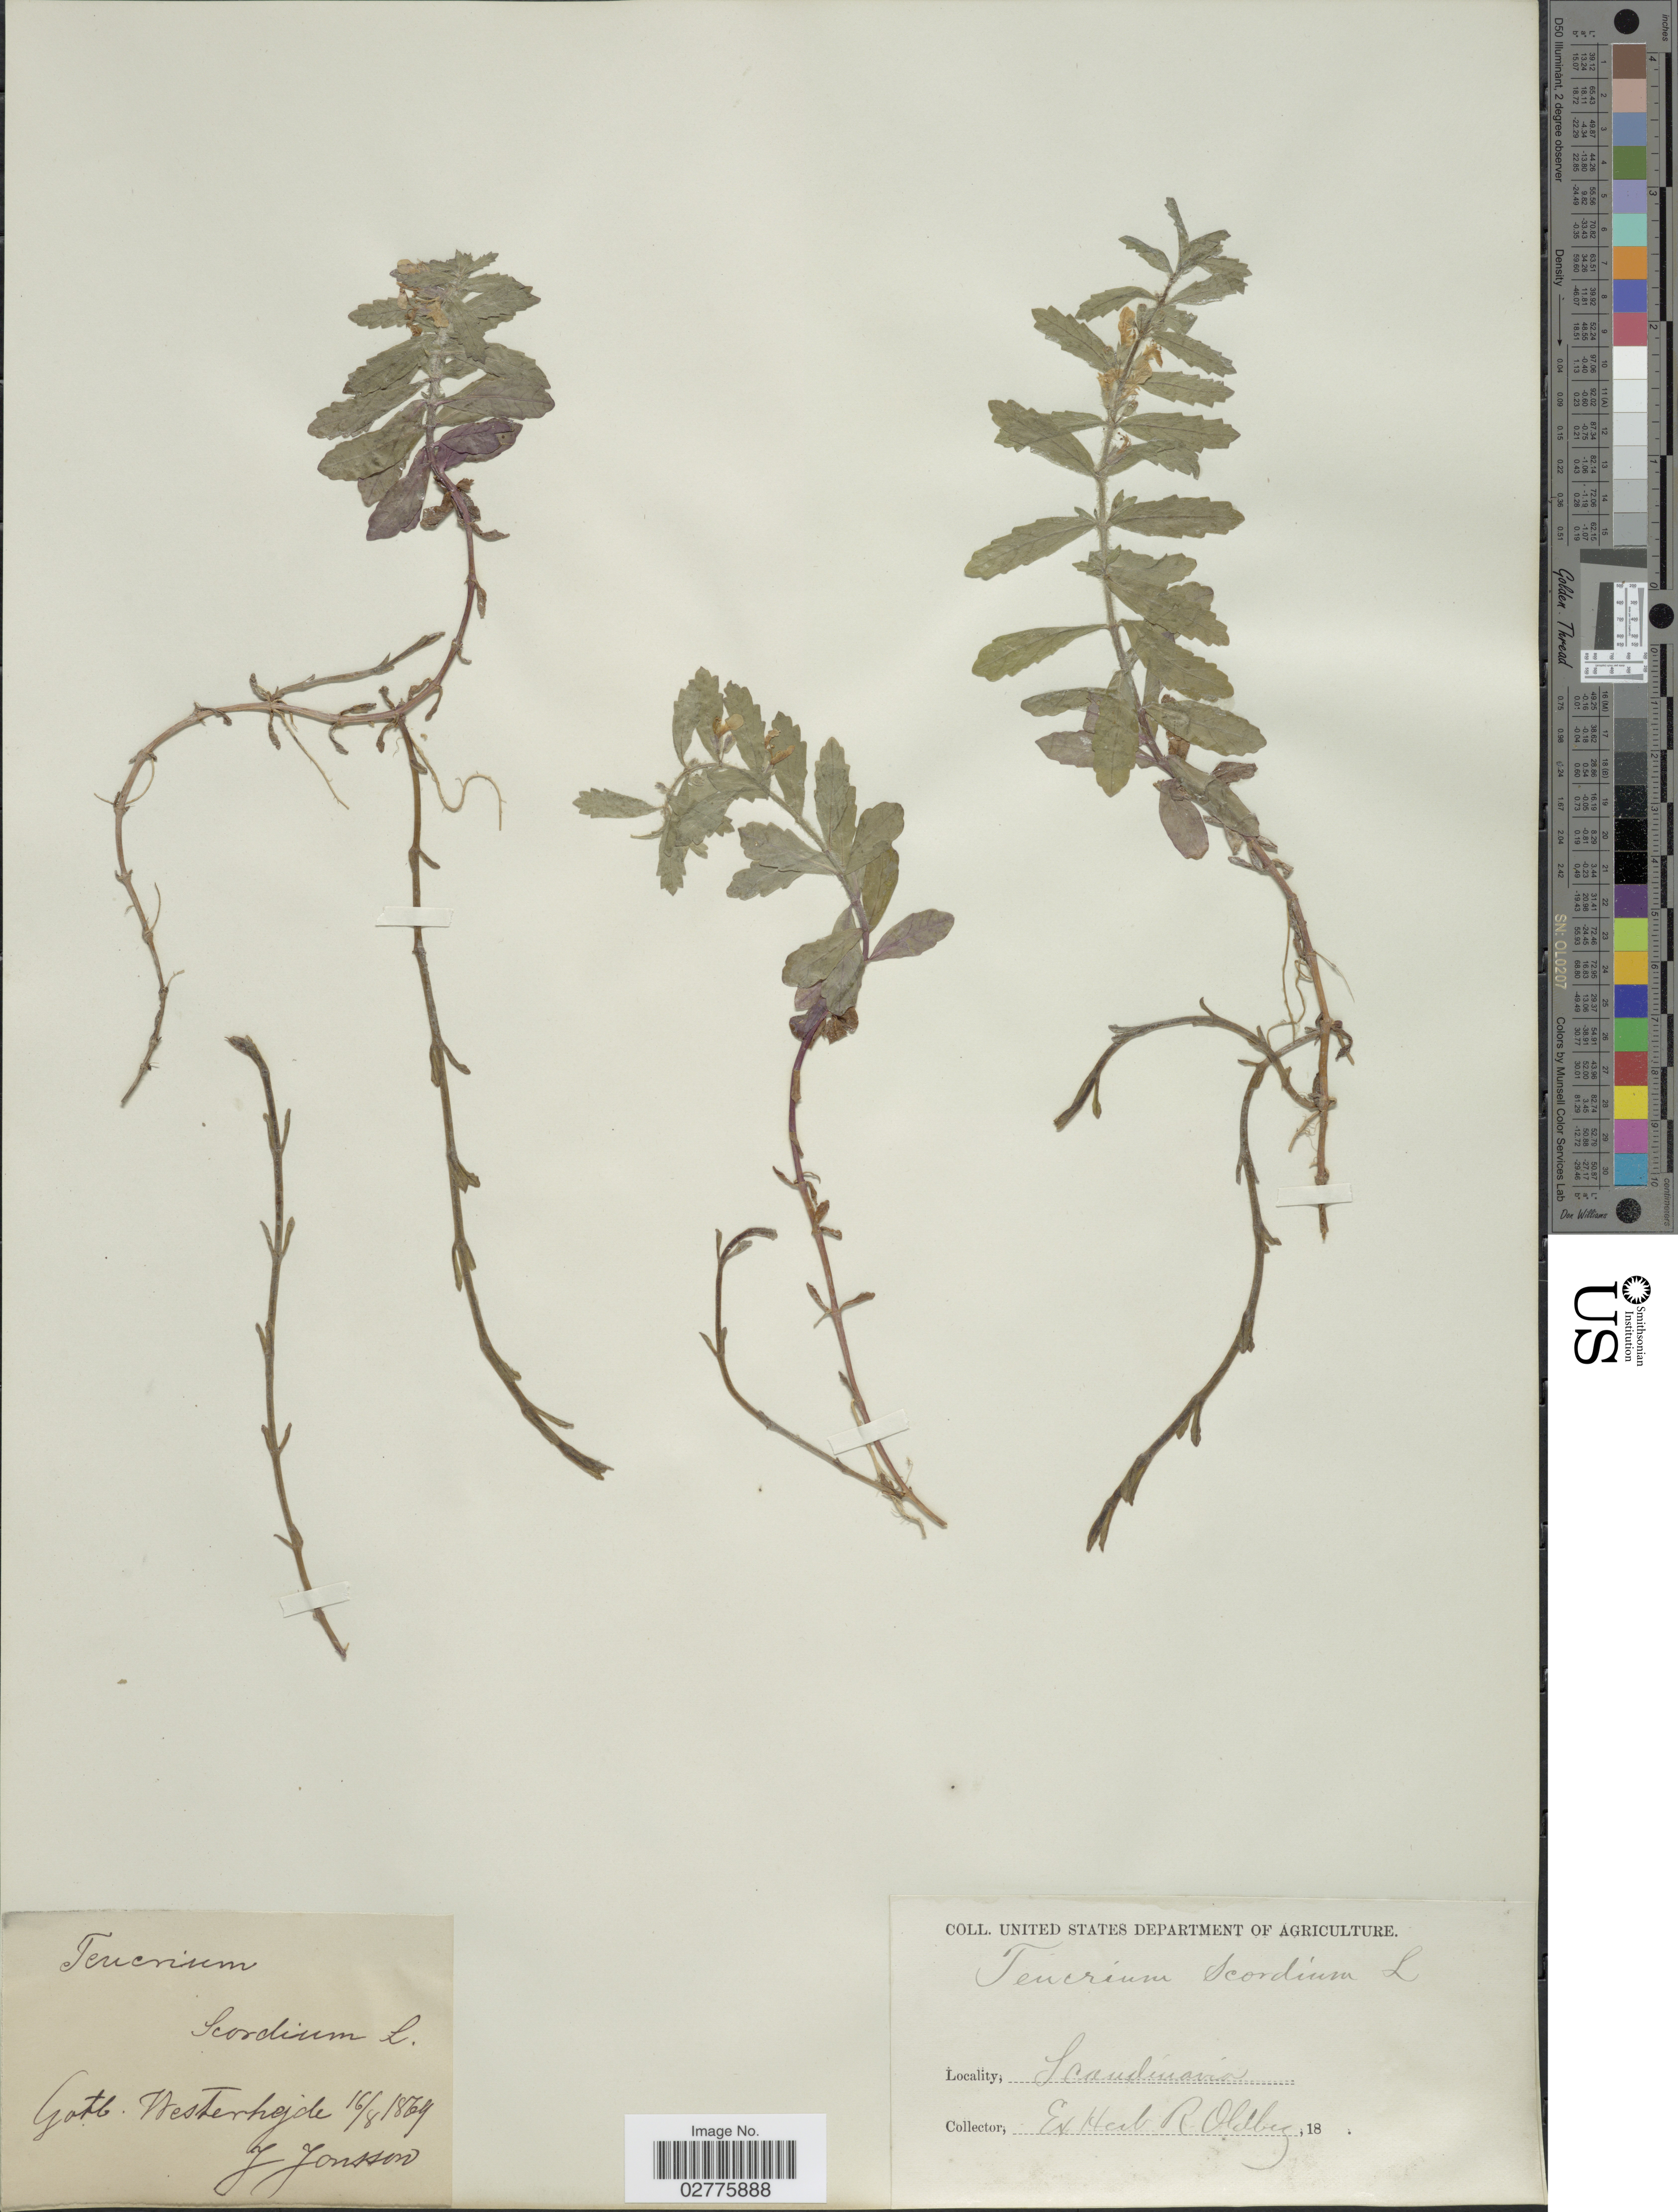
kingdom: Plantae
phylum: Tracheophyta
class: Magnoliopsida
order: Lamiales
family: Lamiaceae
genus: Teucrium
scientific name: Teucrium scordium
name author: L.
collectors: J. Jonsson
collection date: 1869-08-16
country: Sweden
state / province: Gotland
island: Gotland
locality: Westerhgjde. Scandinavia.